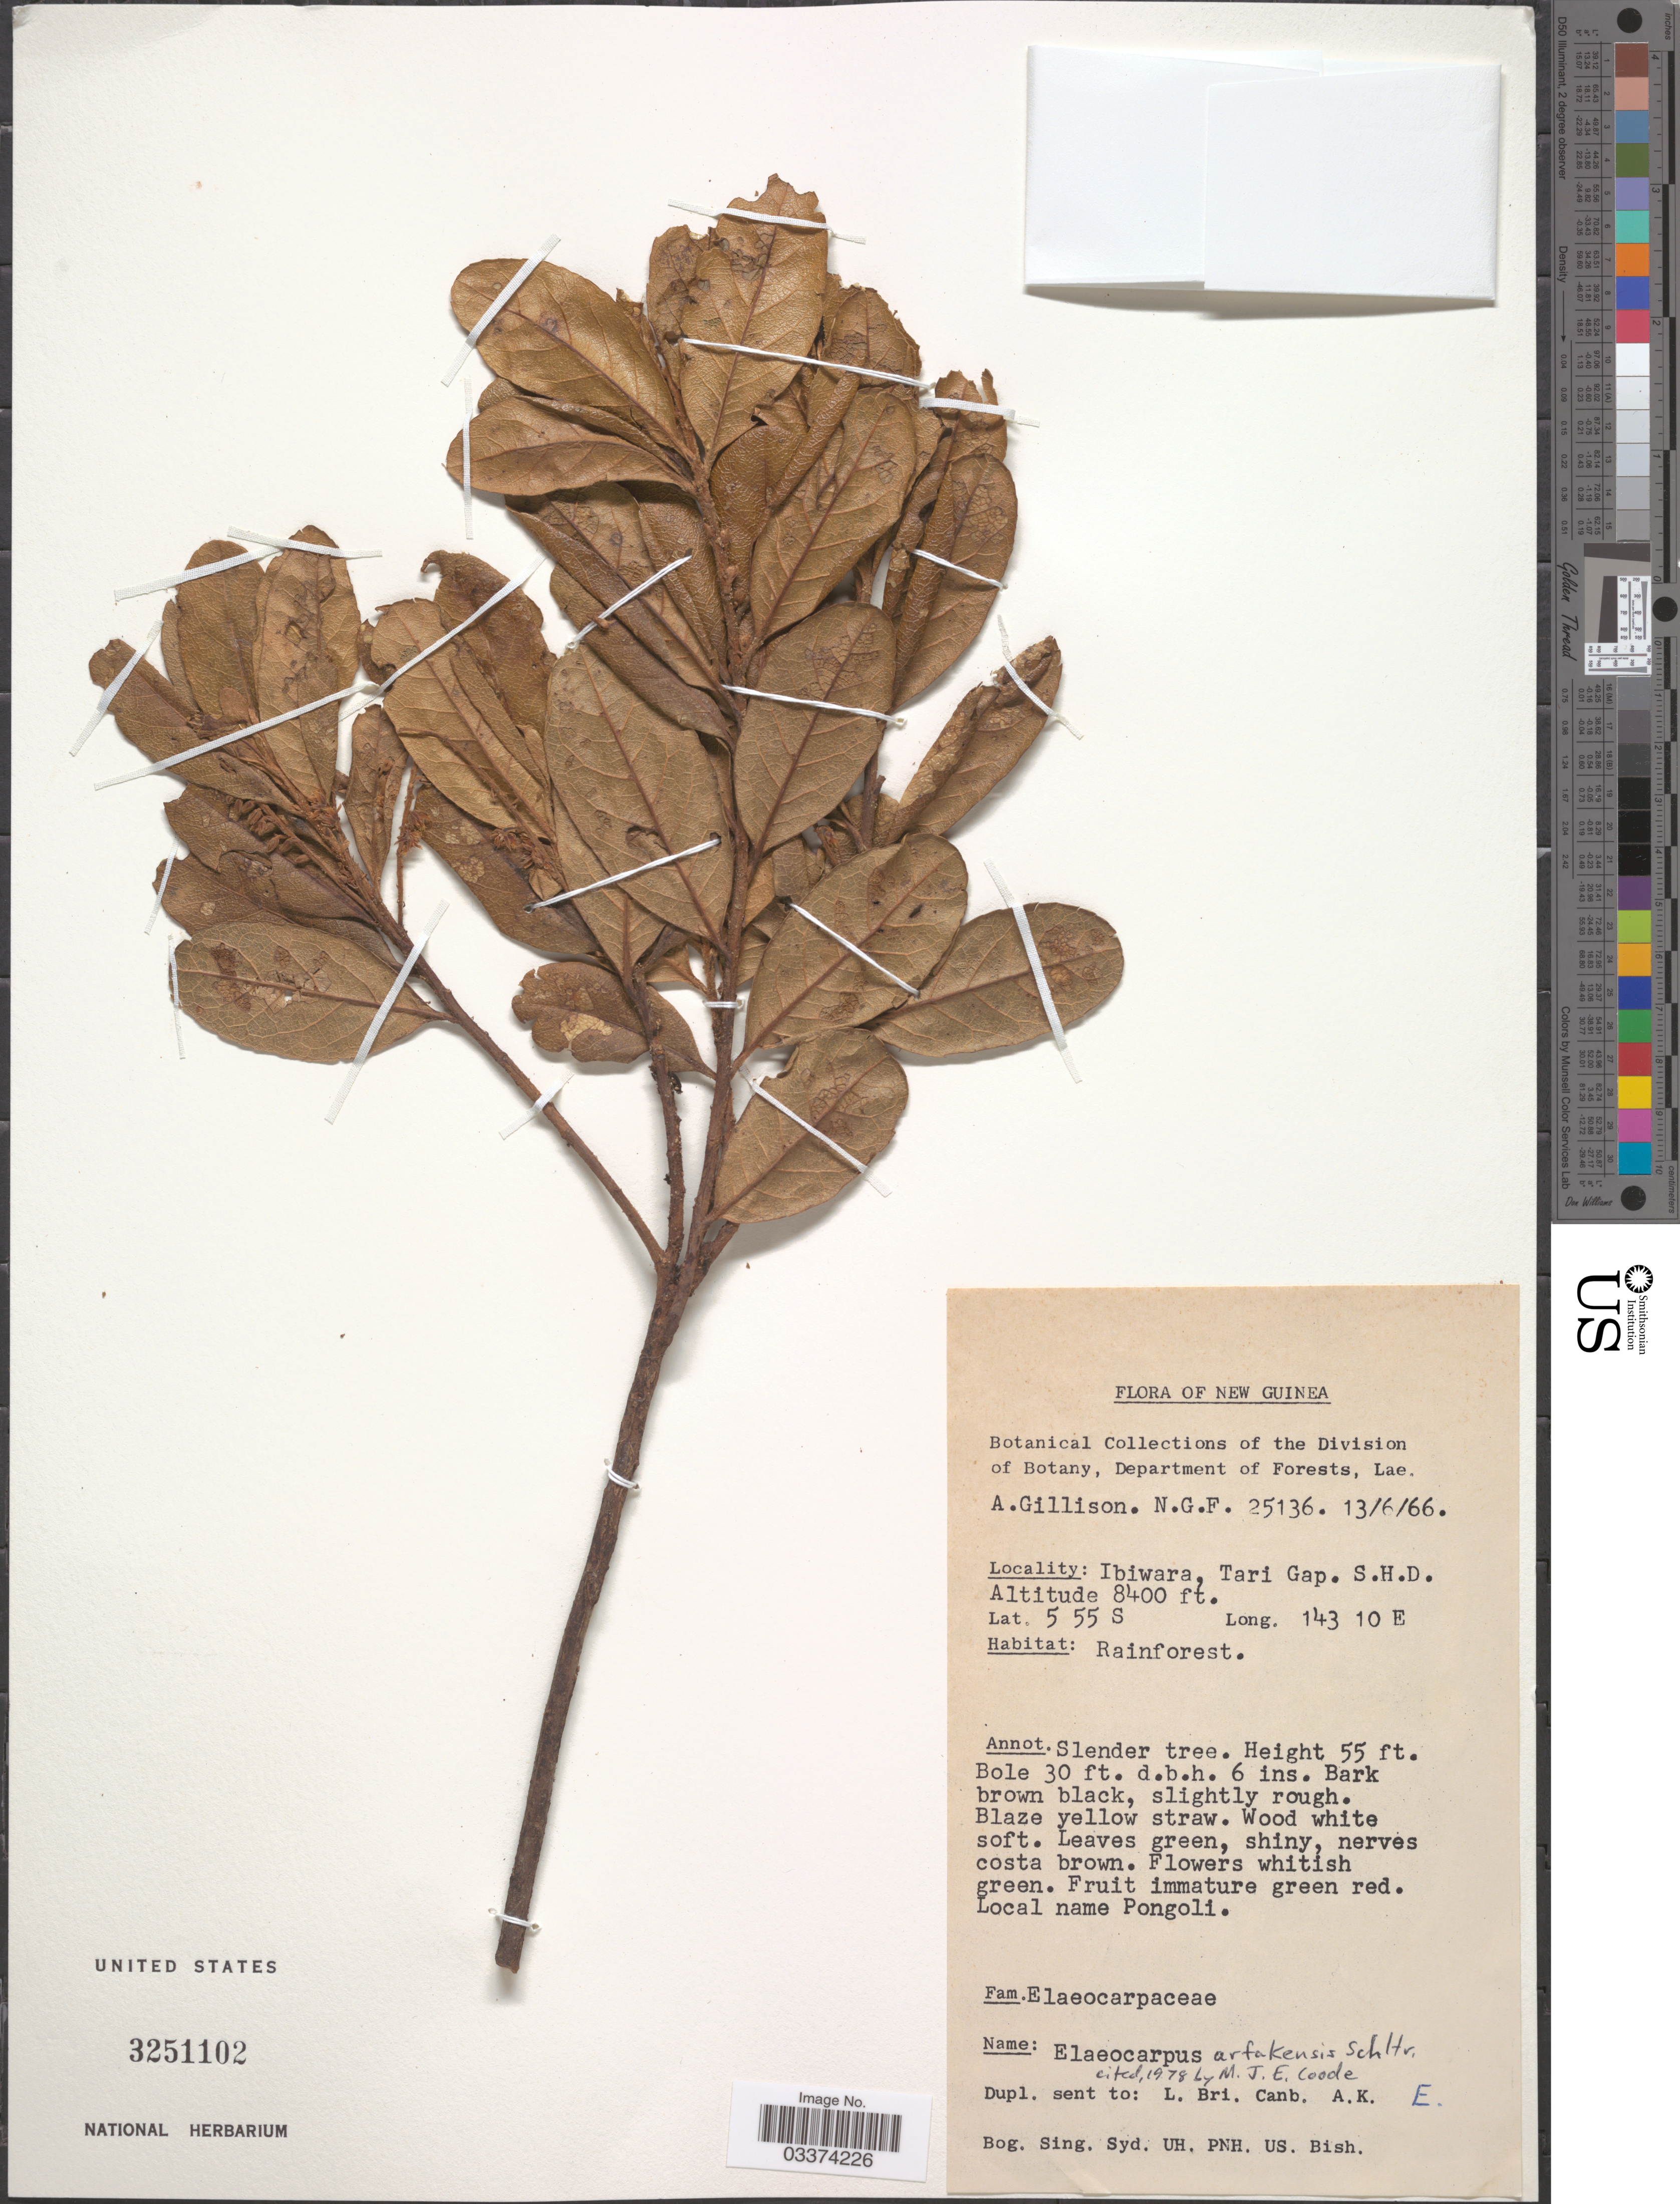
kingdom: Plantae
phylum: Tracheophyta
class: Magnoliopsida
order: Oxalidales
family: Elaeocarpaceae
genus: Elaeocarpus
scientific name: Elaeocarpus arfakensis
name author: Schltr.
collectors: A. Gillison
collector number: N.G.F. 25136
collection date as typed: Transcribed d/m/y: 13/6/66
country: Papua New Guinea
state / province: Southern Highlands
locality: New Guinea. Ibiwara, Tari Gap. S.H.D.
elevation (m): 2560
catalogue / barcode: US 3251102